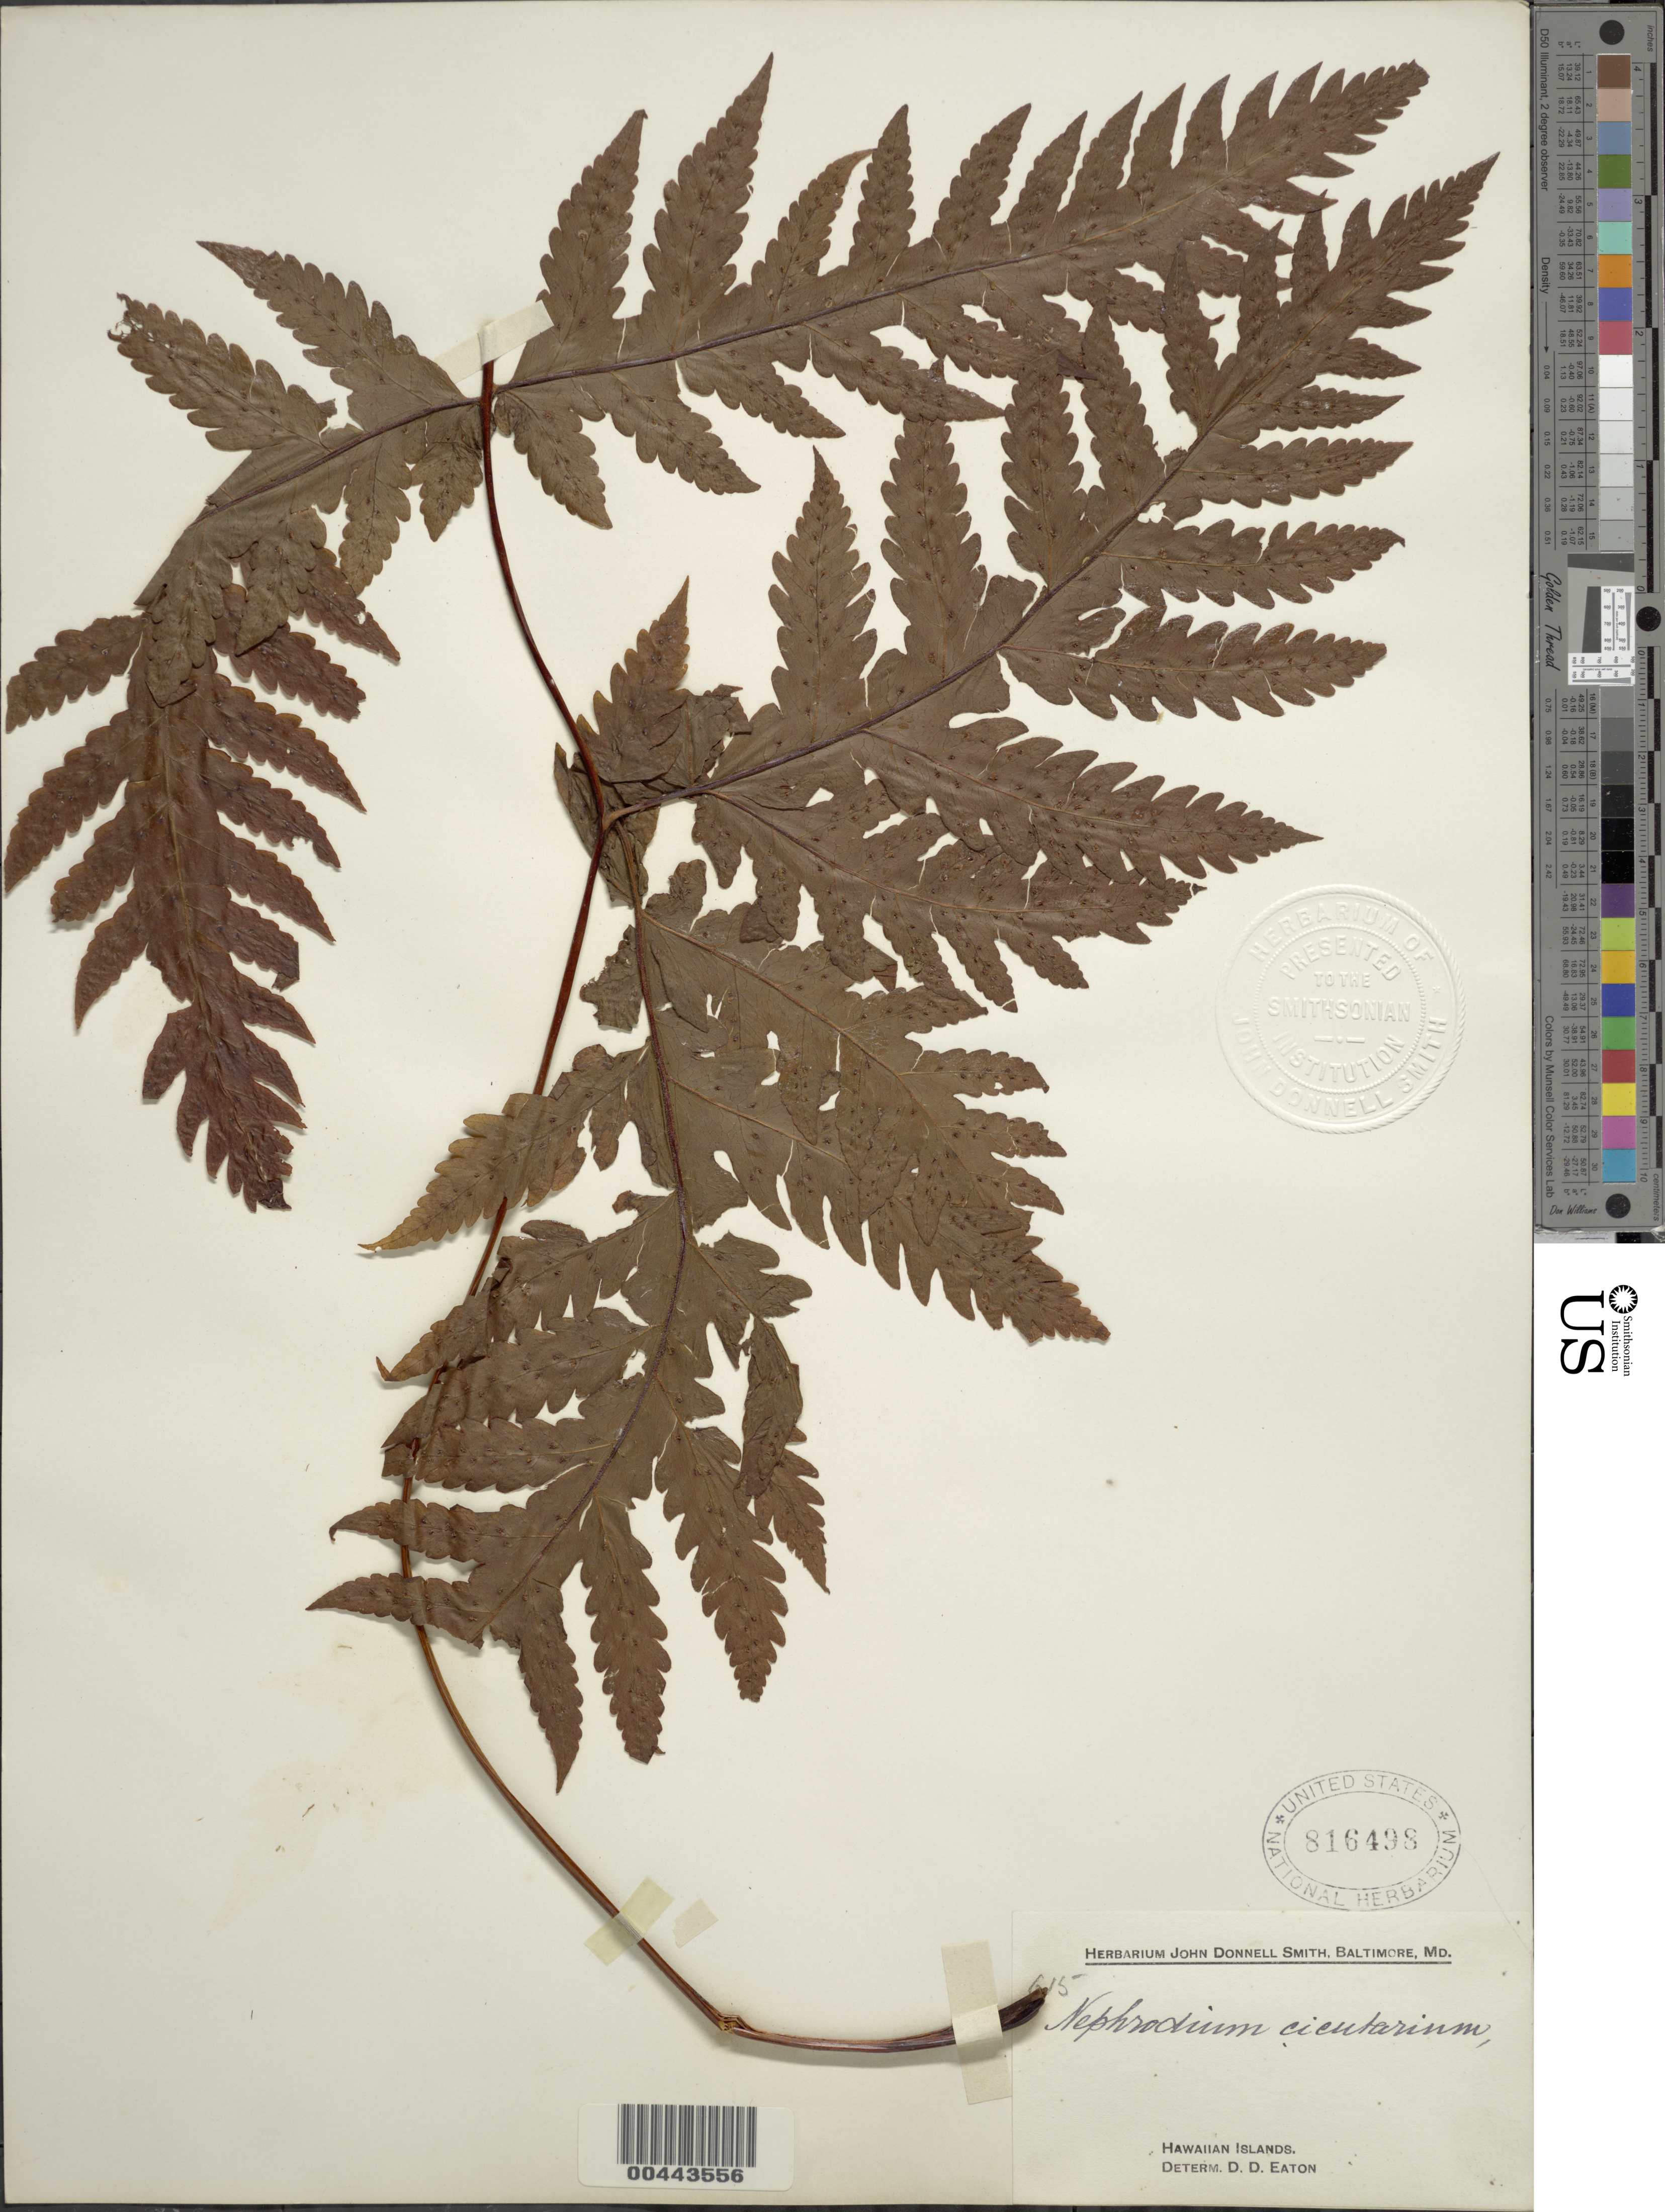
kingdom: Plantae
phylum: Tracheophyta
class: Polypodiopsida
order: Polypodiales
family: Tectariaceae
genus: Tectaria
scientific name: Tectaria gaudichaudii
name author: (Mett.) Maxon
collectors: J. Donnell Smith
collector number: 615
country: United States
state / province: Hawaii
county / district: Hawaii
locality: Hawaiian Islands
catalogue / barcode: US 816498